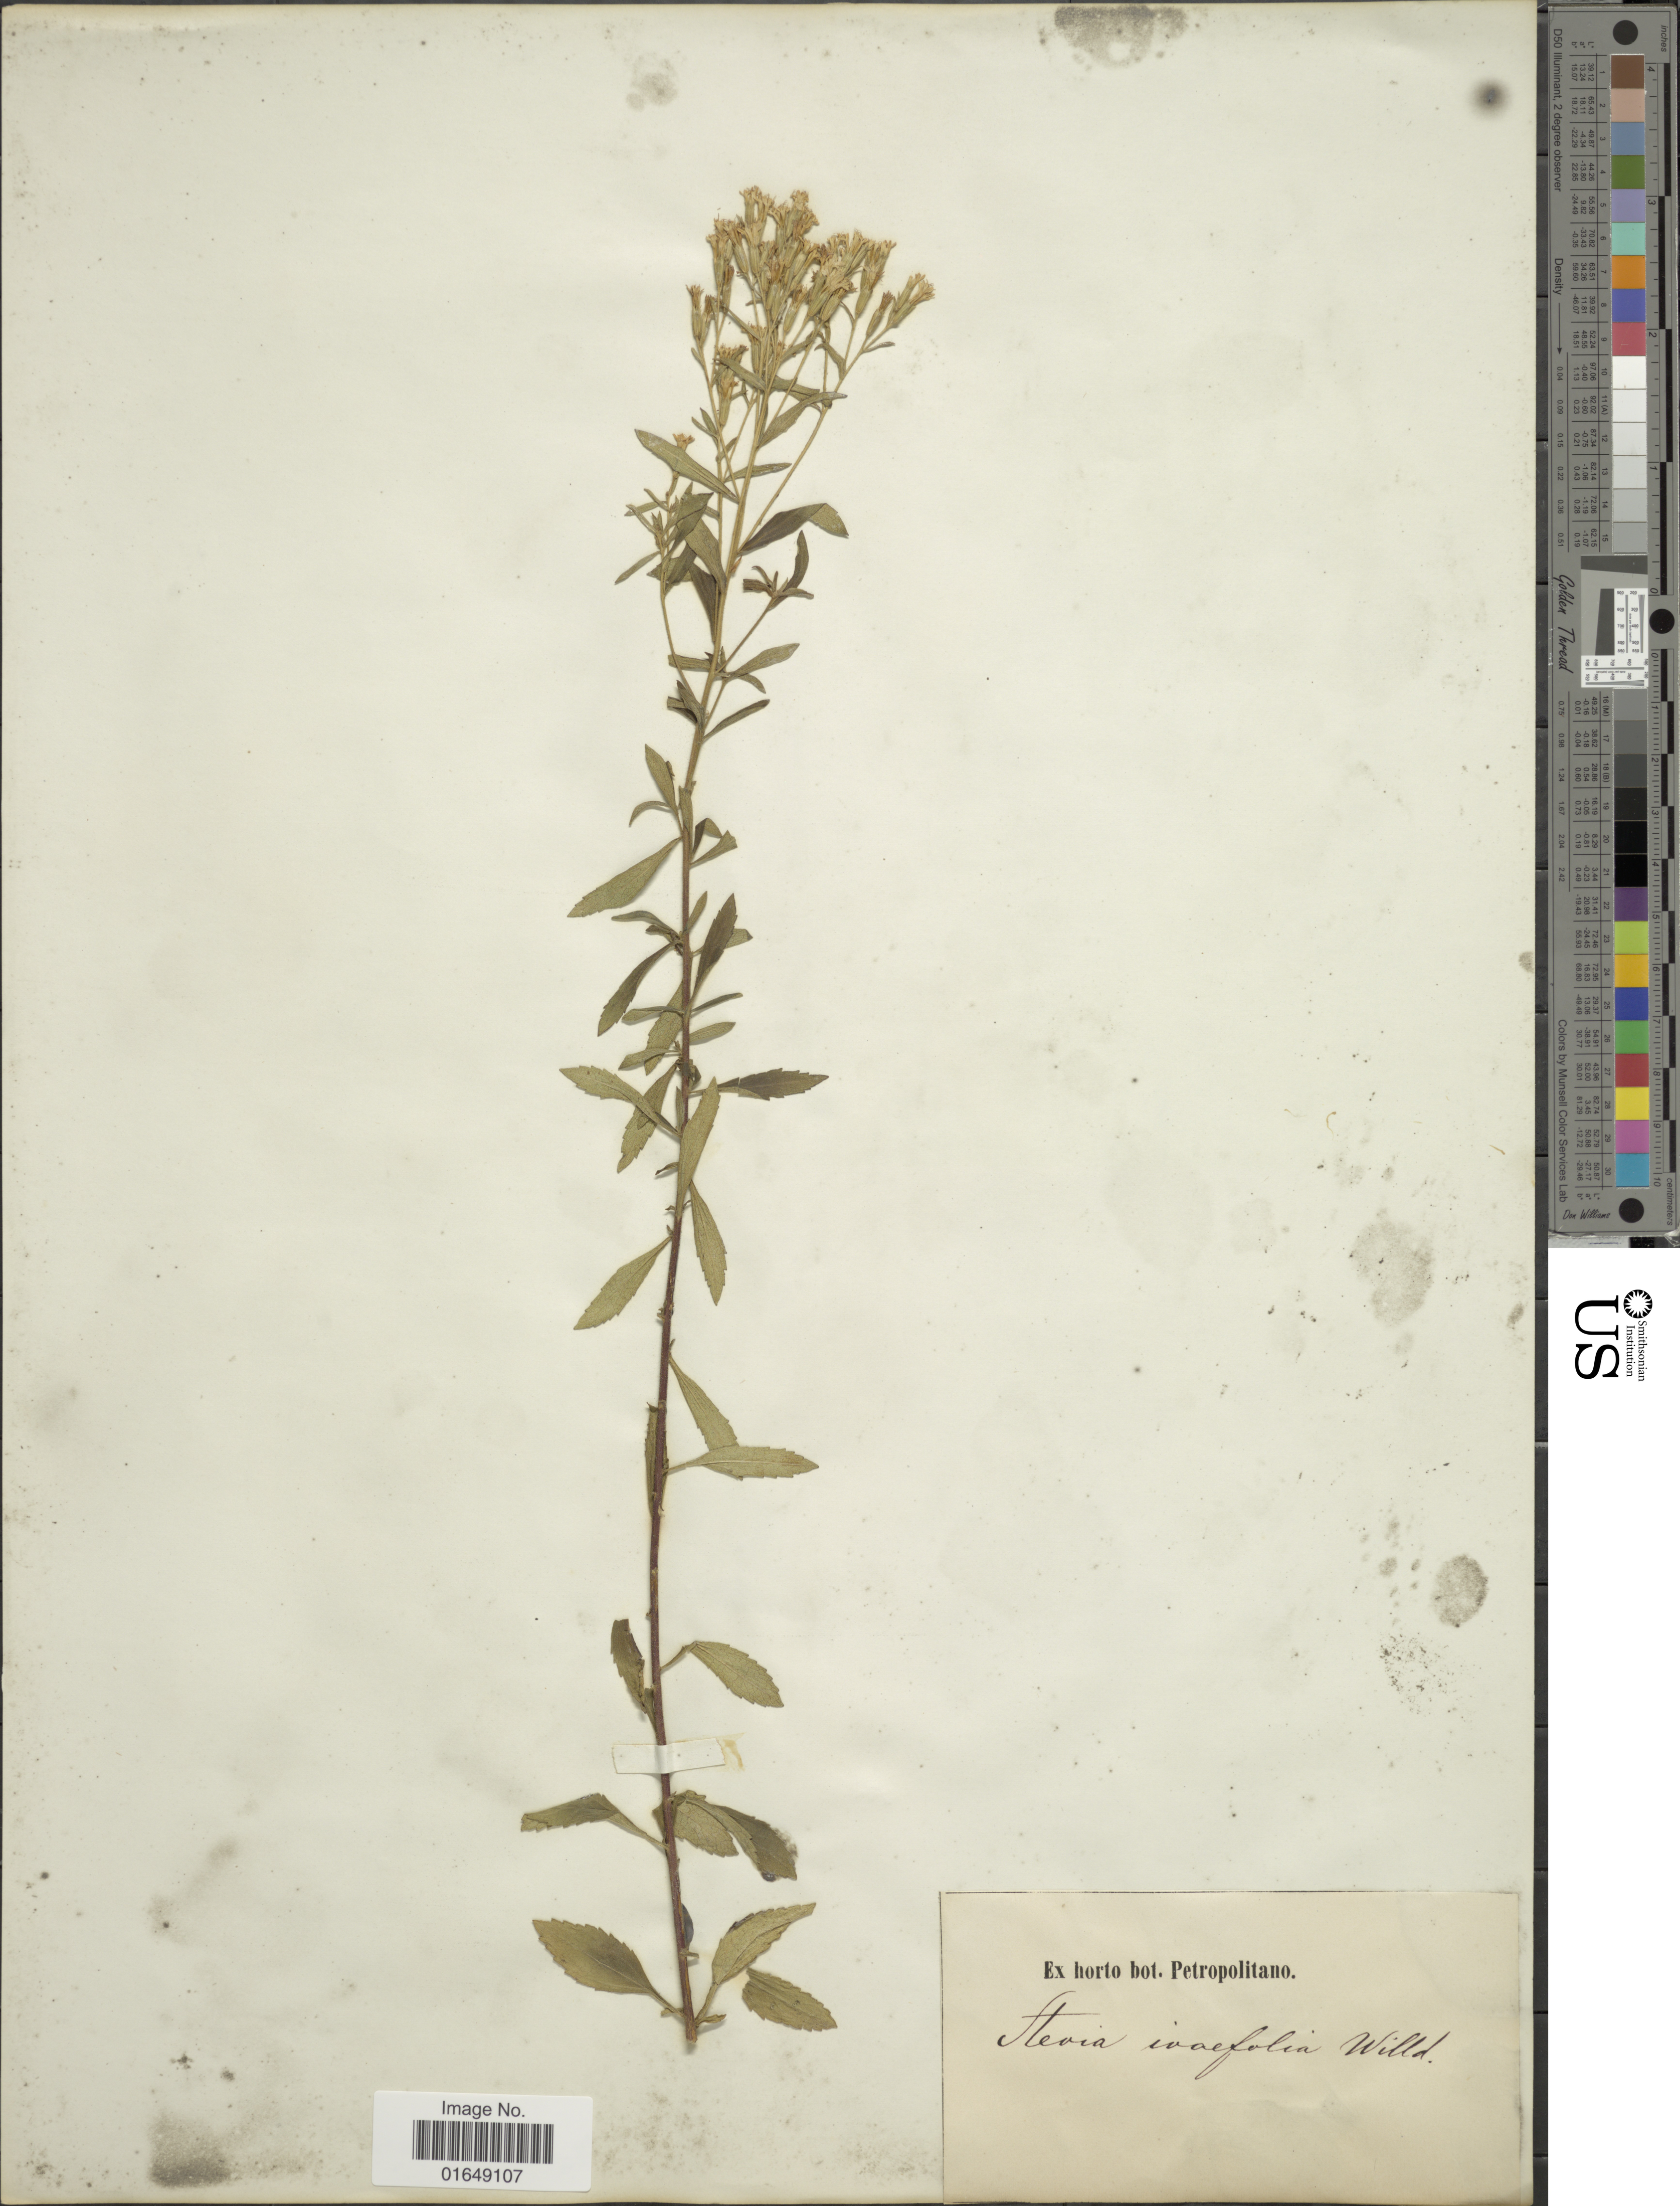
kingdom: Plantae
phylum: Tracheophyta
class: Magnoliopsida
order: Asterales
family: Asteraceae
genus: Stevia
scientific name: Stevia ivaefolia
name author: Willd.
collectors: ex Horto Bot. Petropolitano